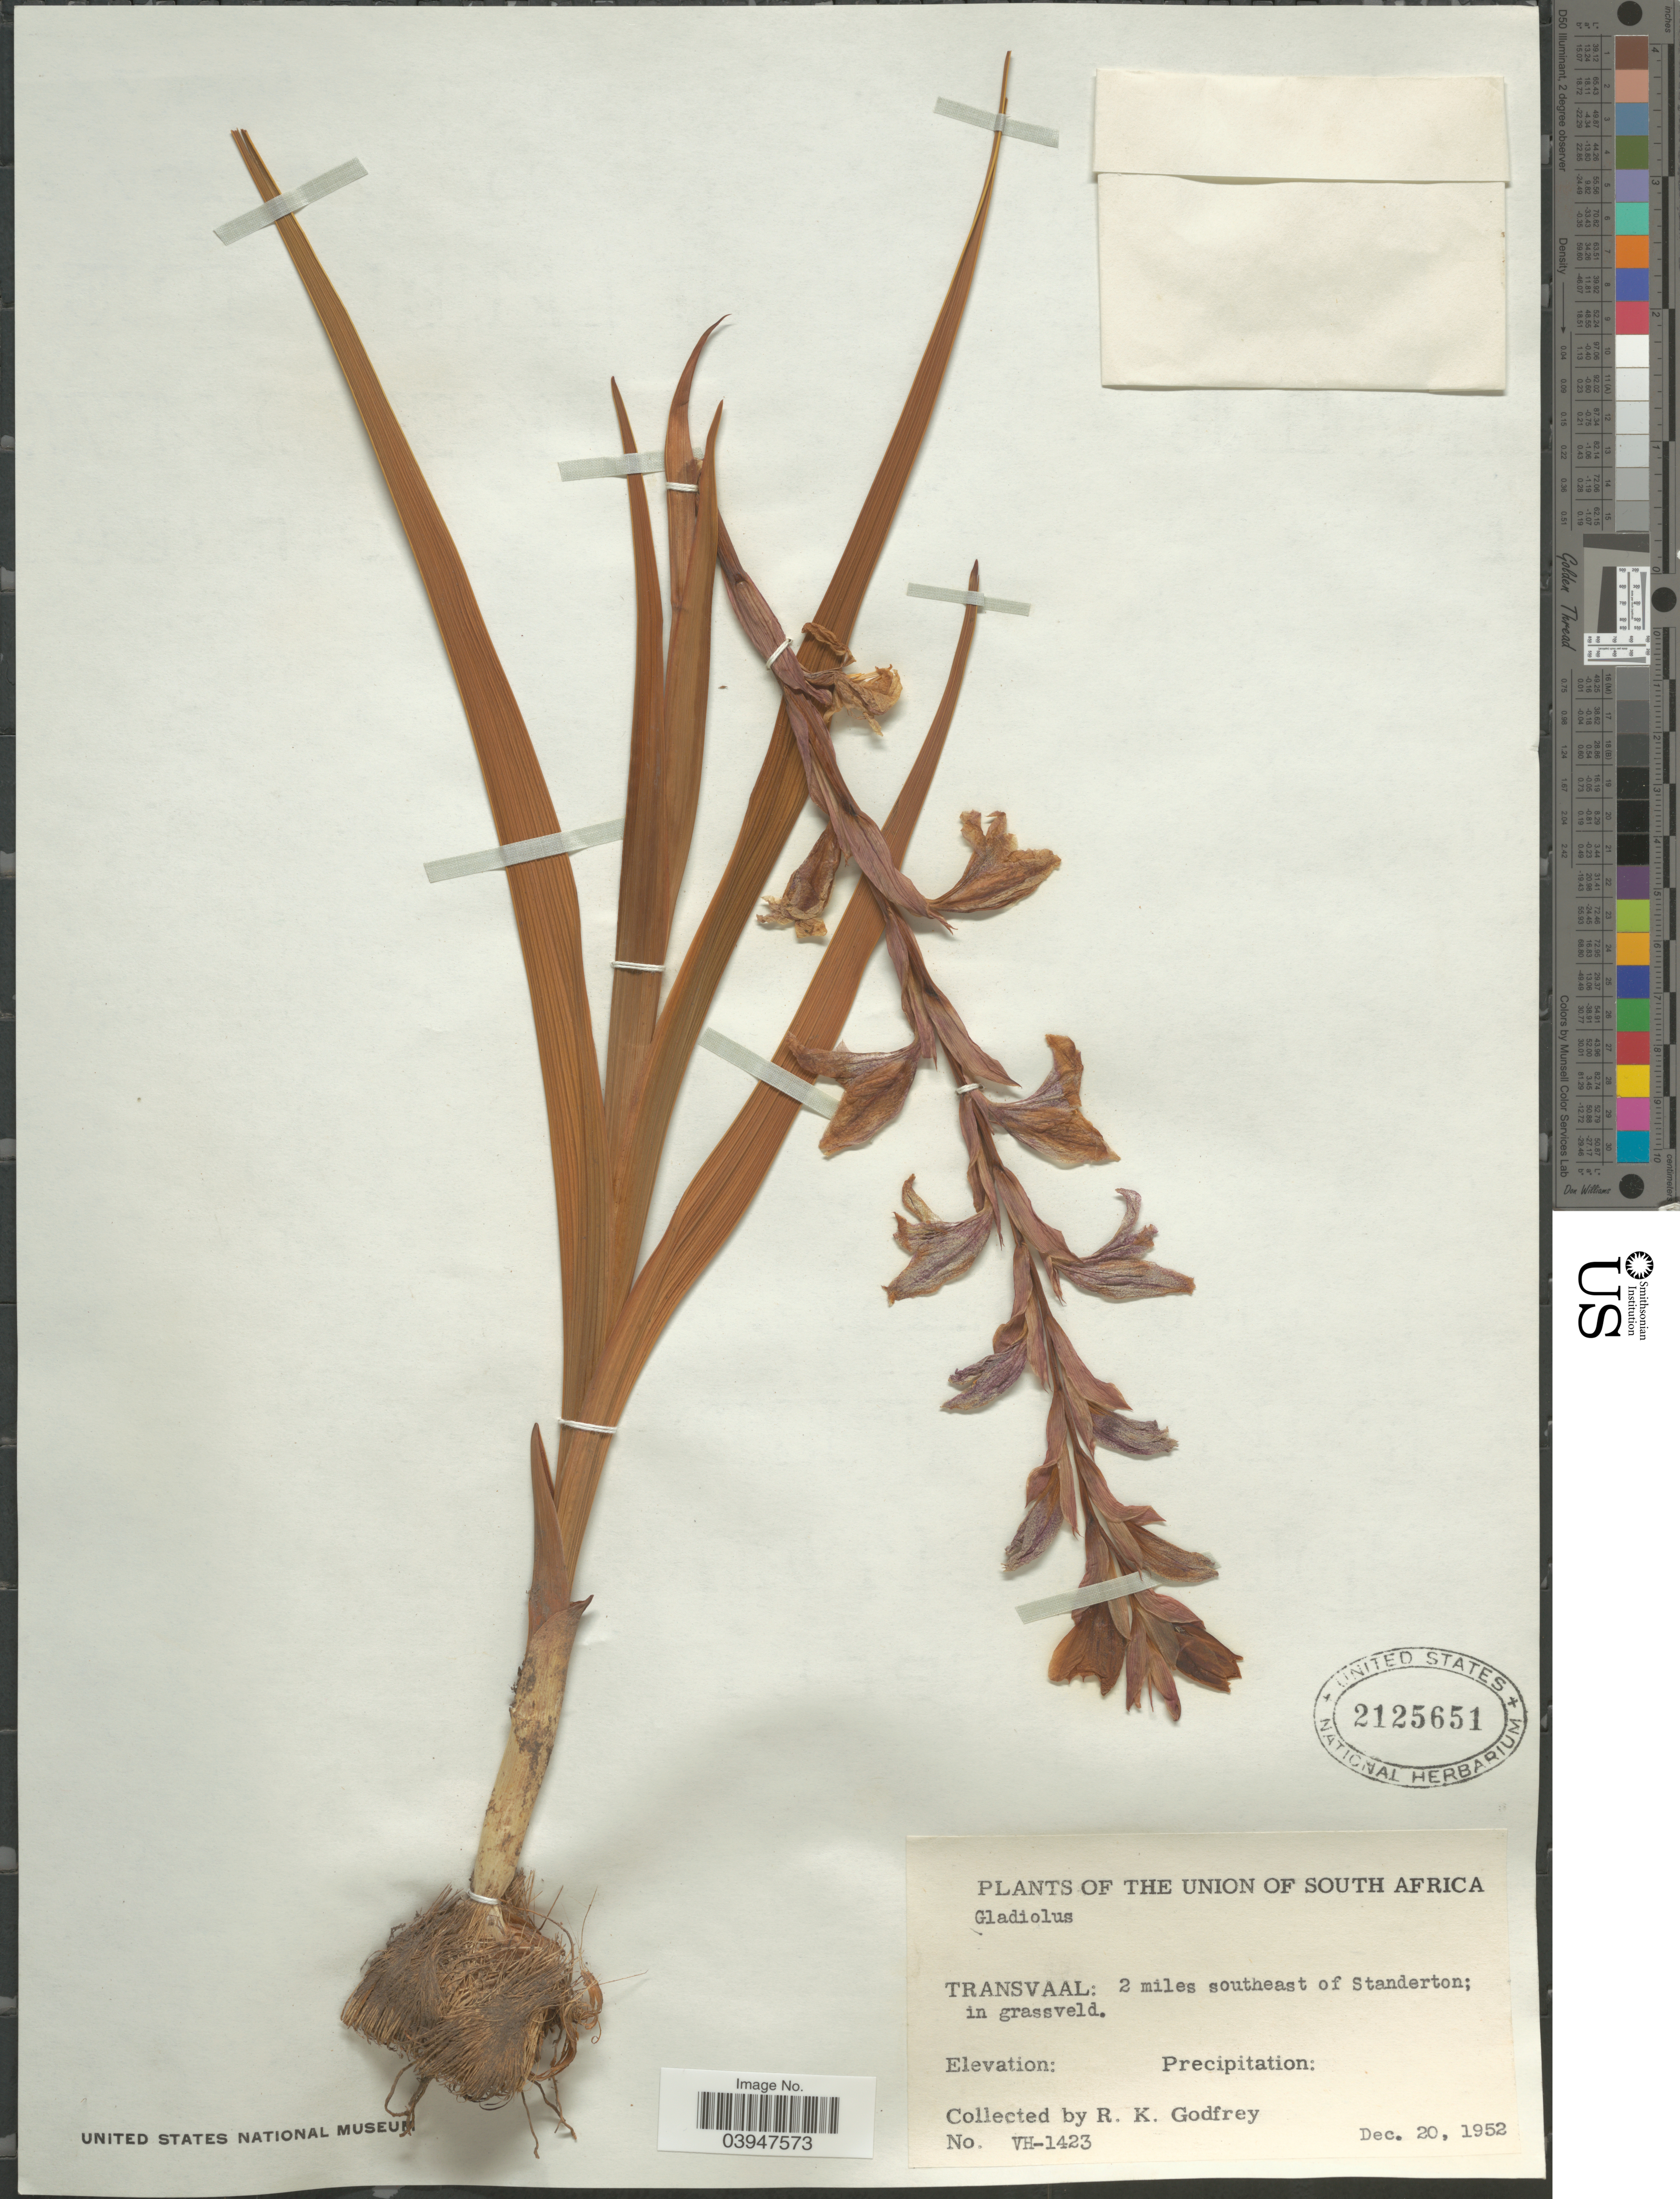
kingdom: Plantae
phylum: Tracheophyta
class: Liliopsida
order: Asparagales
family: Iridaceae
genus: Gladiolus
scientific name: Gladiolus sp.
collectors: R. K. Godfrey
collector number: VH-1423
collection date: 1952-12-20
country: South Africa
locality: The Union of South Africa. Transvaal: 2 miles southeast of Standerton.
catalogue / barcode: US 2125651